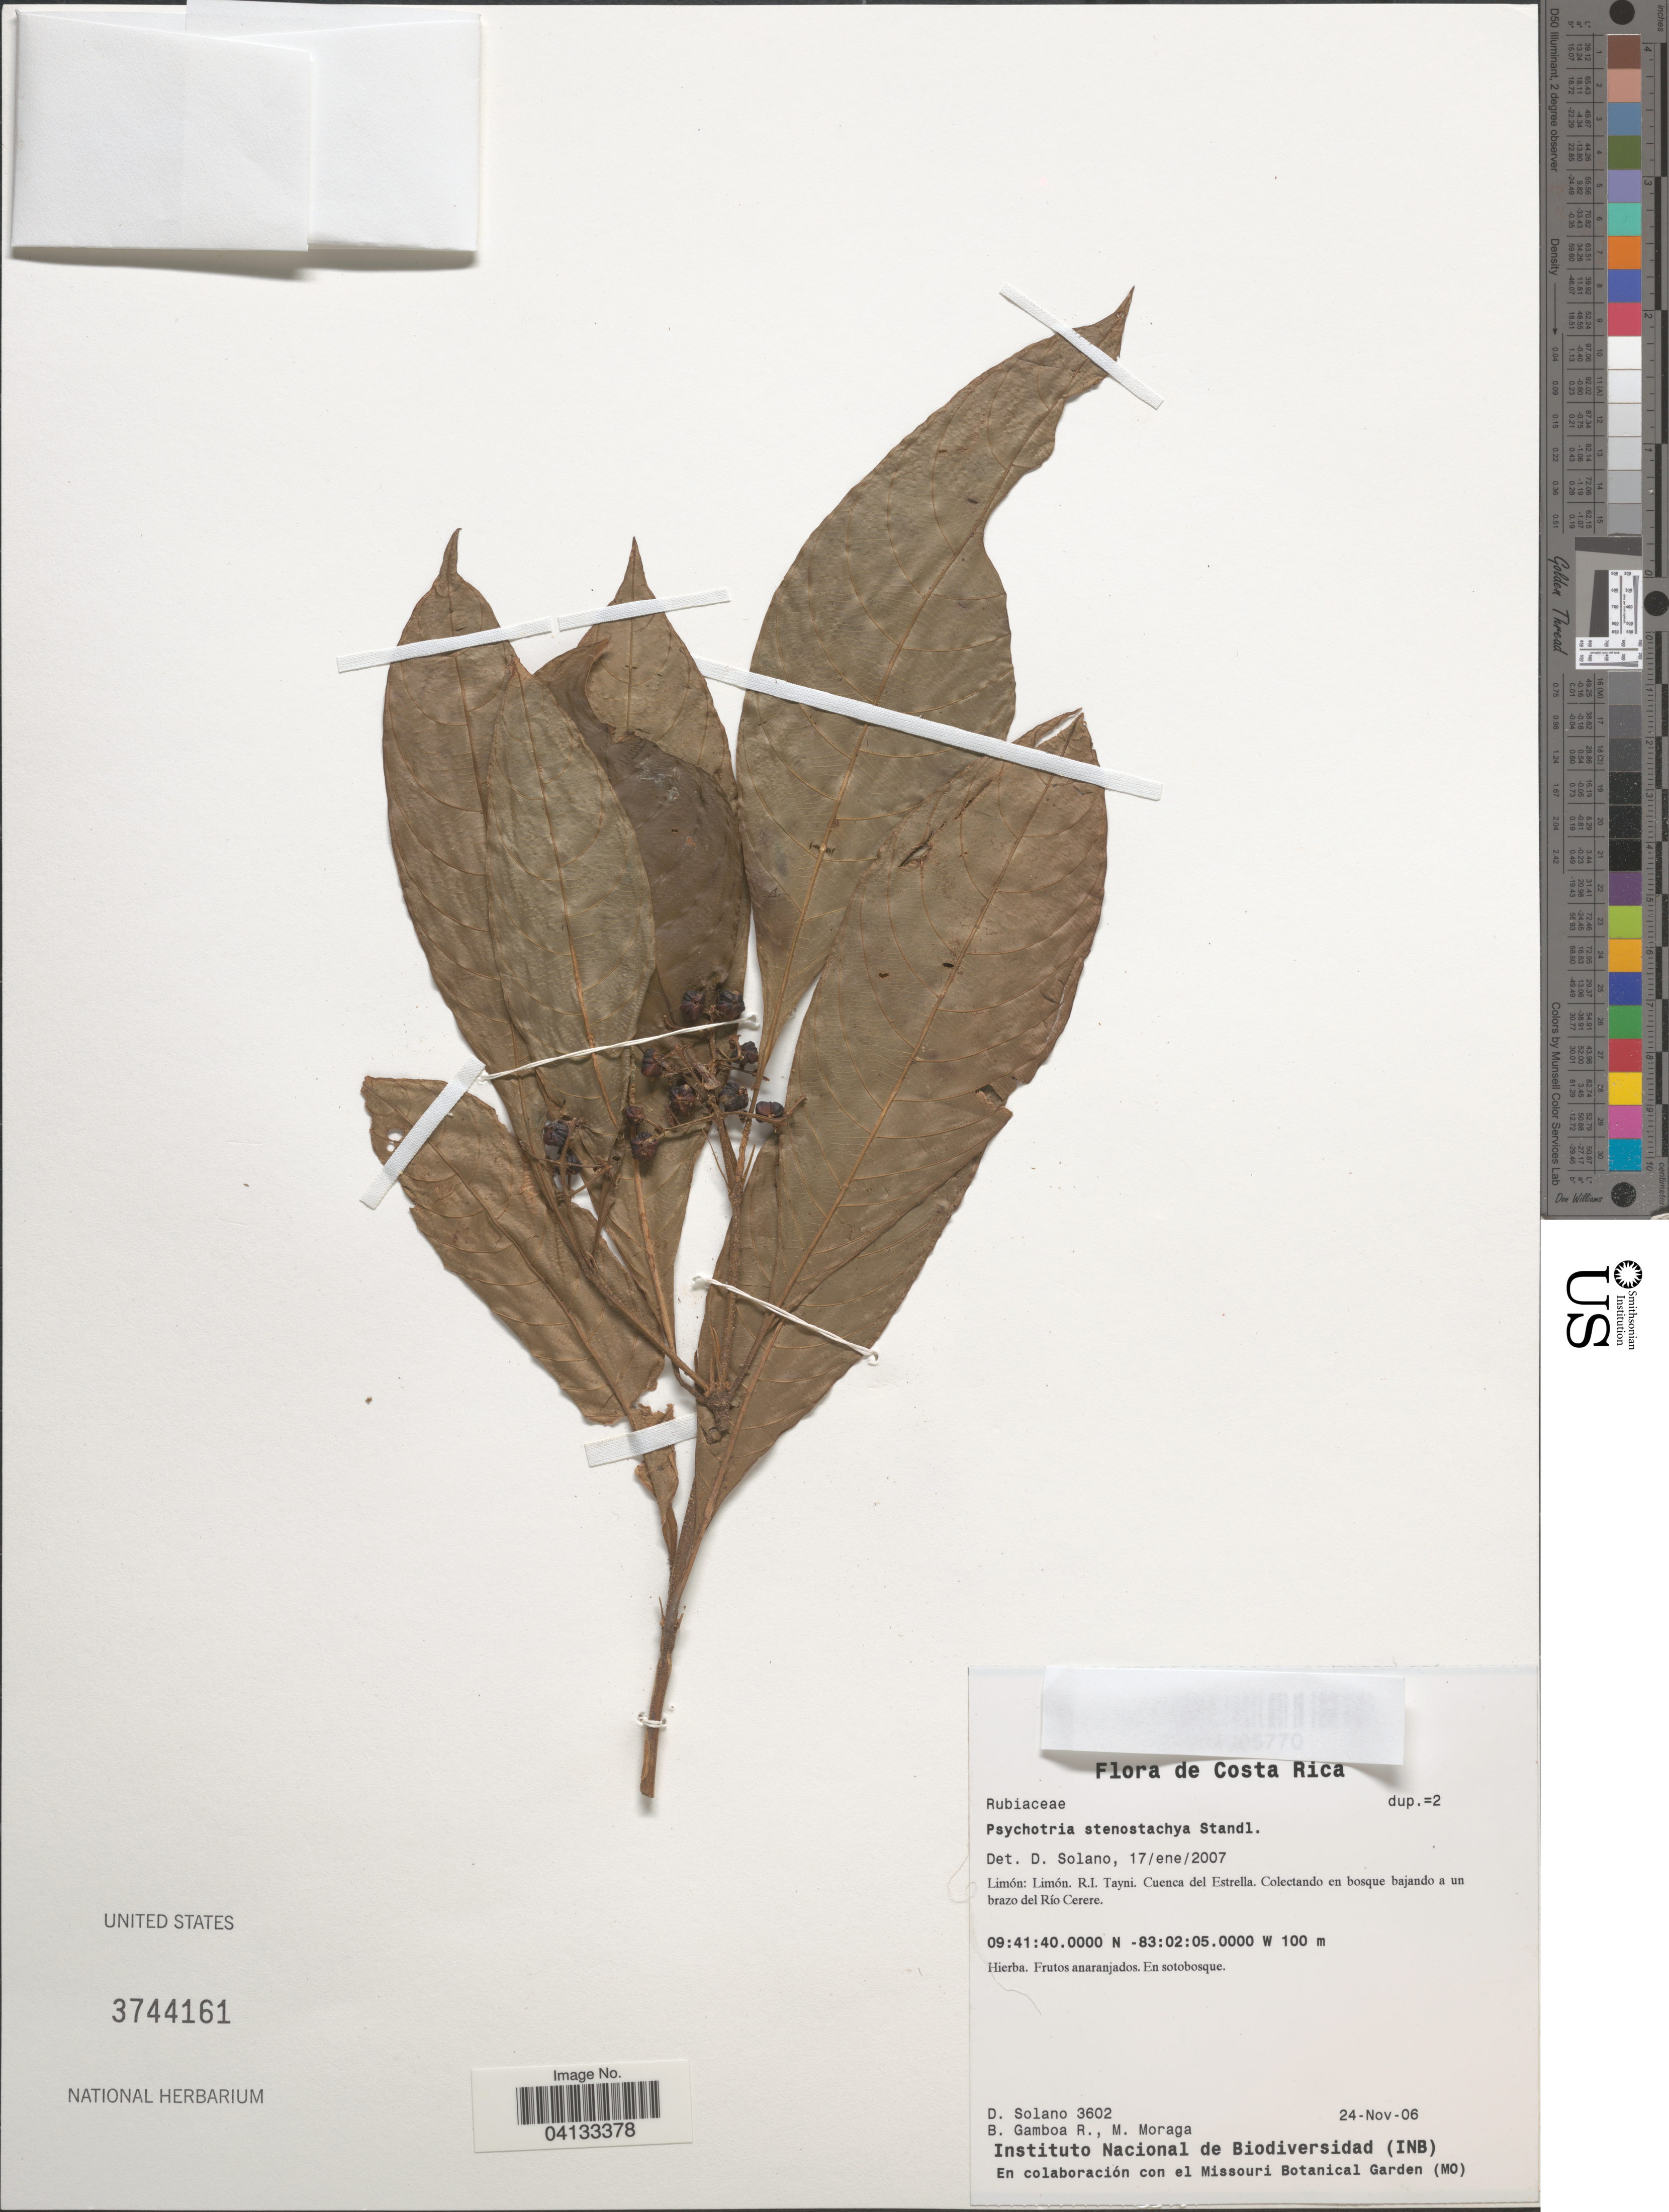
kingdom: Plantae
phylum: Tracheophyta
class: Magnoliopsida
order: Gentianales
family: Rubiaceae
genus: Psychotria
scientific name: Psychotria stenostachya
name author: Standl.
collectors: D. Solano, B. Gamboa R. & M. Moraga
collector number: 3602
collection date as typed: Transcribed d/m/y: 24/11/6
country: Costa Rica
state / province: Limón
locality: Limón, R.I. Tayni. Cuenca del Estrella. Colectando en bosque bajando a un brazo del Río Cerere.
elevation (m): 100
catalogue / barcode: US 3744161